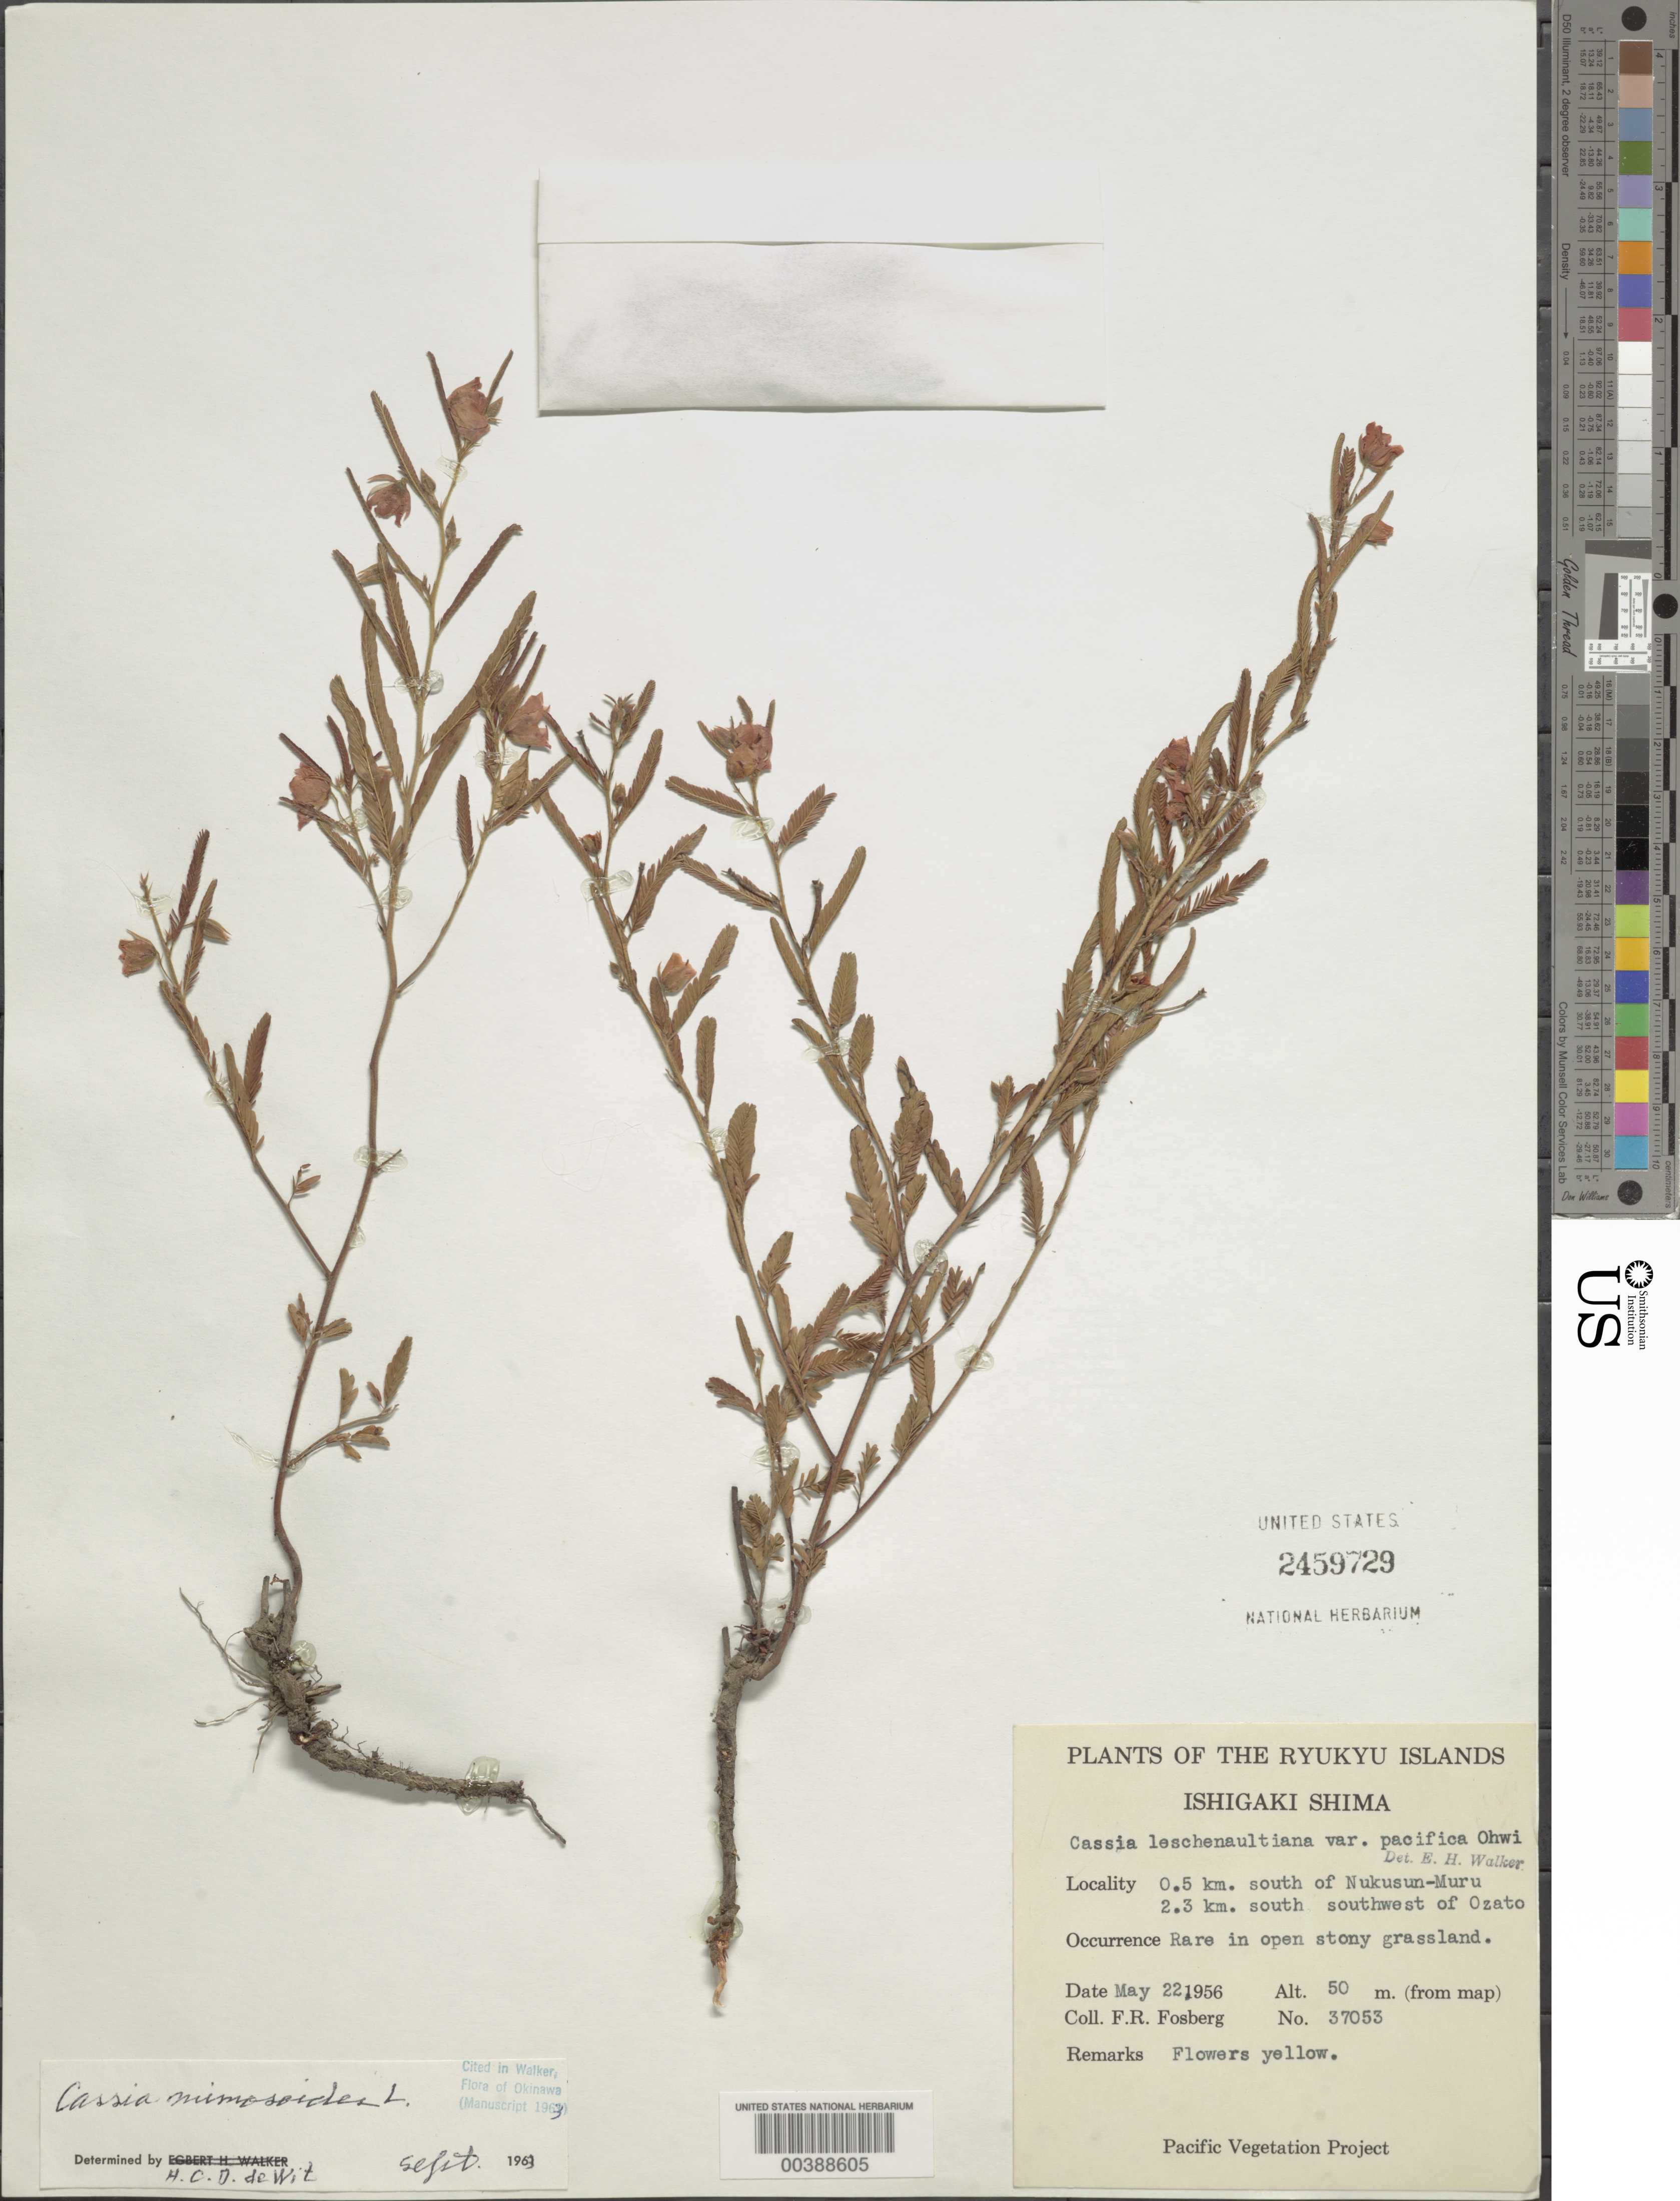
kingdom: Plantae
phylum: Tracheophyta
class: Magnoliopsida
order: Fabales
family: Fabaceae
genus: Chamaecrista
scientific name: Chamaecrista mimosoides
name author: (L.) Greene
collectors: F. R. Fosberg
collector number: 37053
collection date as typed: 22 May 1956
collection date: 1956-05-22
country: Japan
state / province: Okinawa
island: Ishigaki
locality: Ishigaki shima; 0.5 km s of nukusun-muru; 2.3 km ssw of ozato [Sakishima Is.]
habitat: In open stony grassland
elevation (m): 50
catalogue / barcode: US 2459729